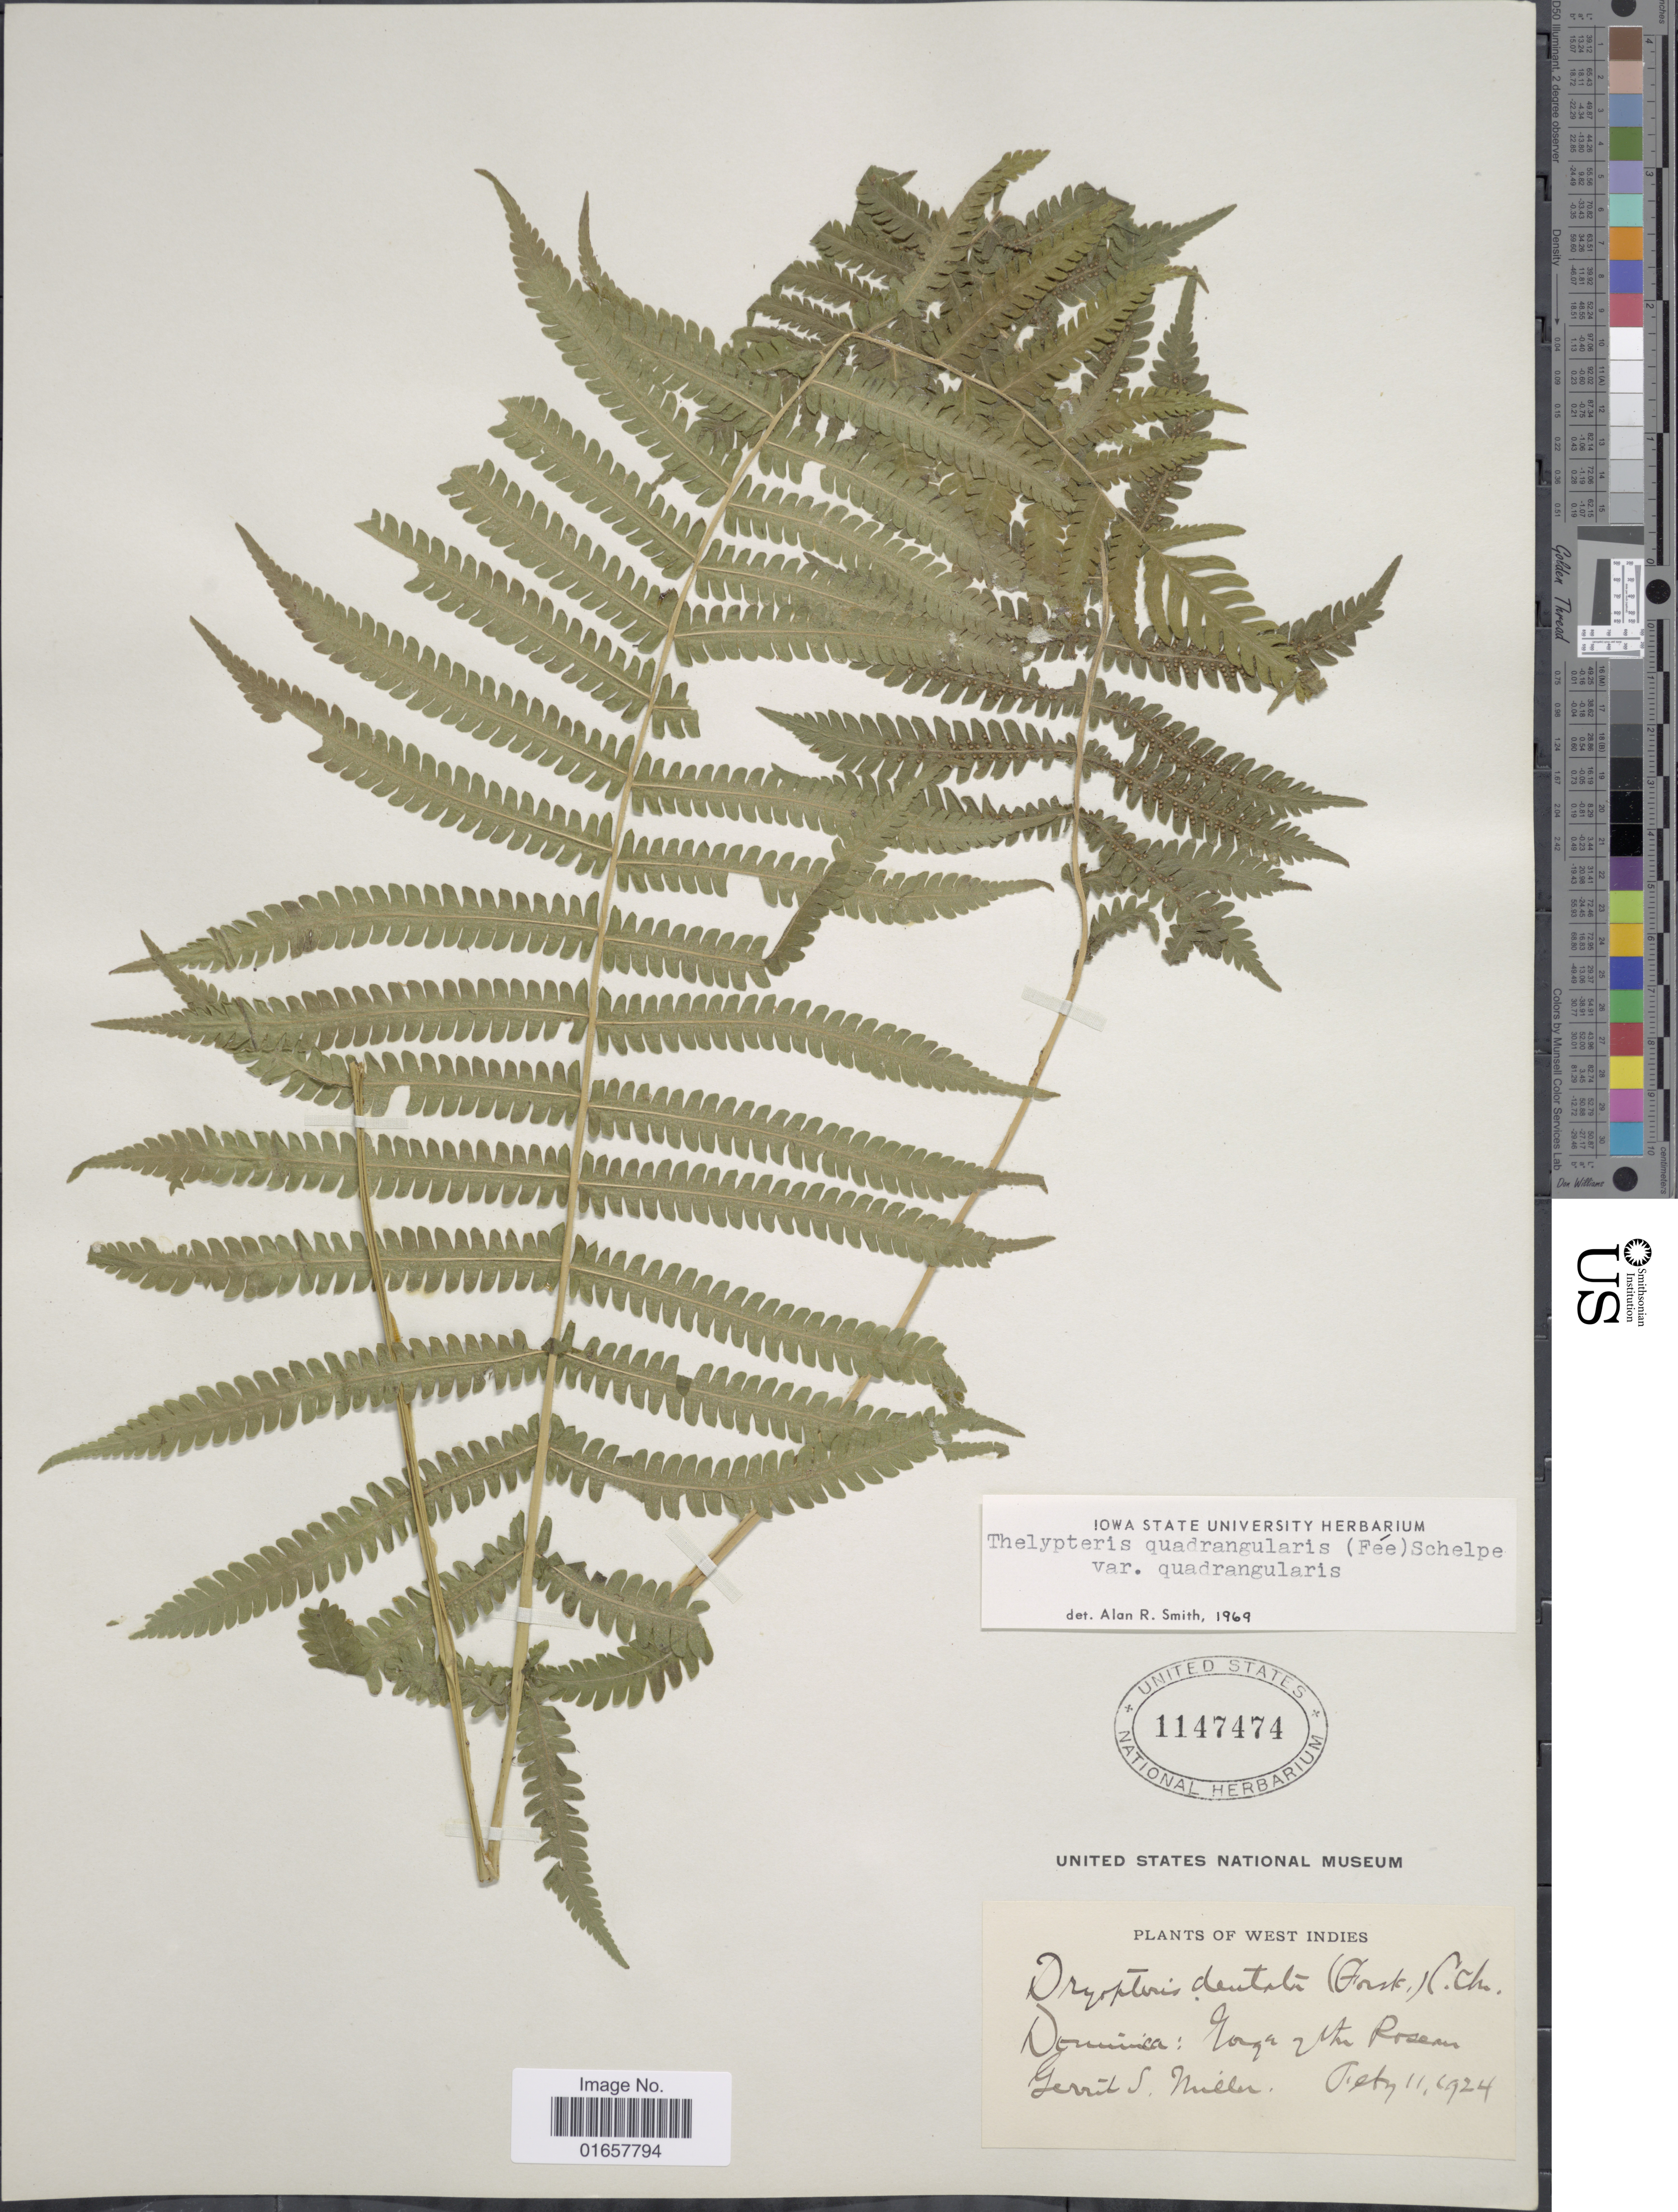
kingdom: Plantae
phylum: Tracheophyta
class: Polypodiopsida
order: Polypodiales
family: Thelypteridaceae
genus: Christella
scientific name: Christella hispidula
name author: (Decne.) Holttum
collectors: G. S. Miller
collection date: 1924-02-11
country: Dominica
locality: West Indies, Dominica, Gorge of the Roseau.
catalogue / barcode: US 1147474